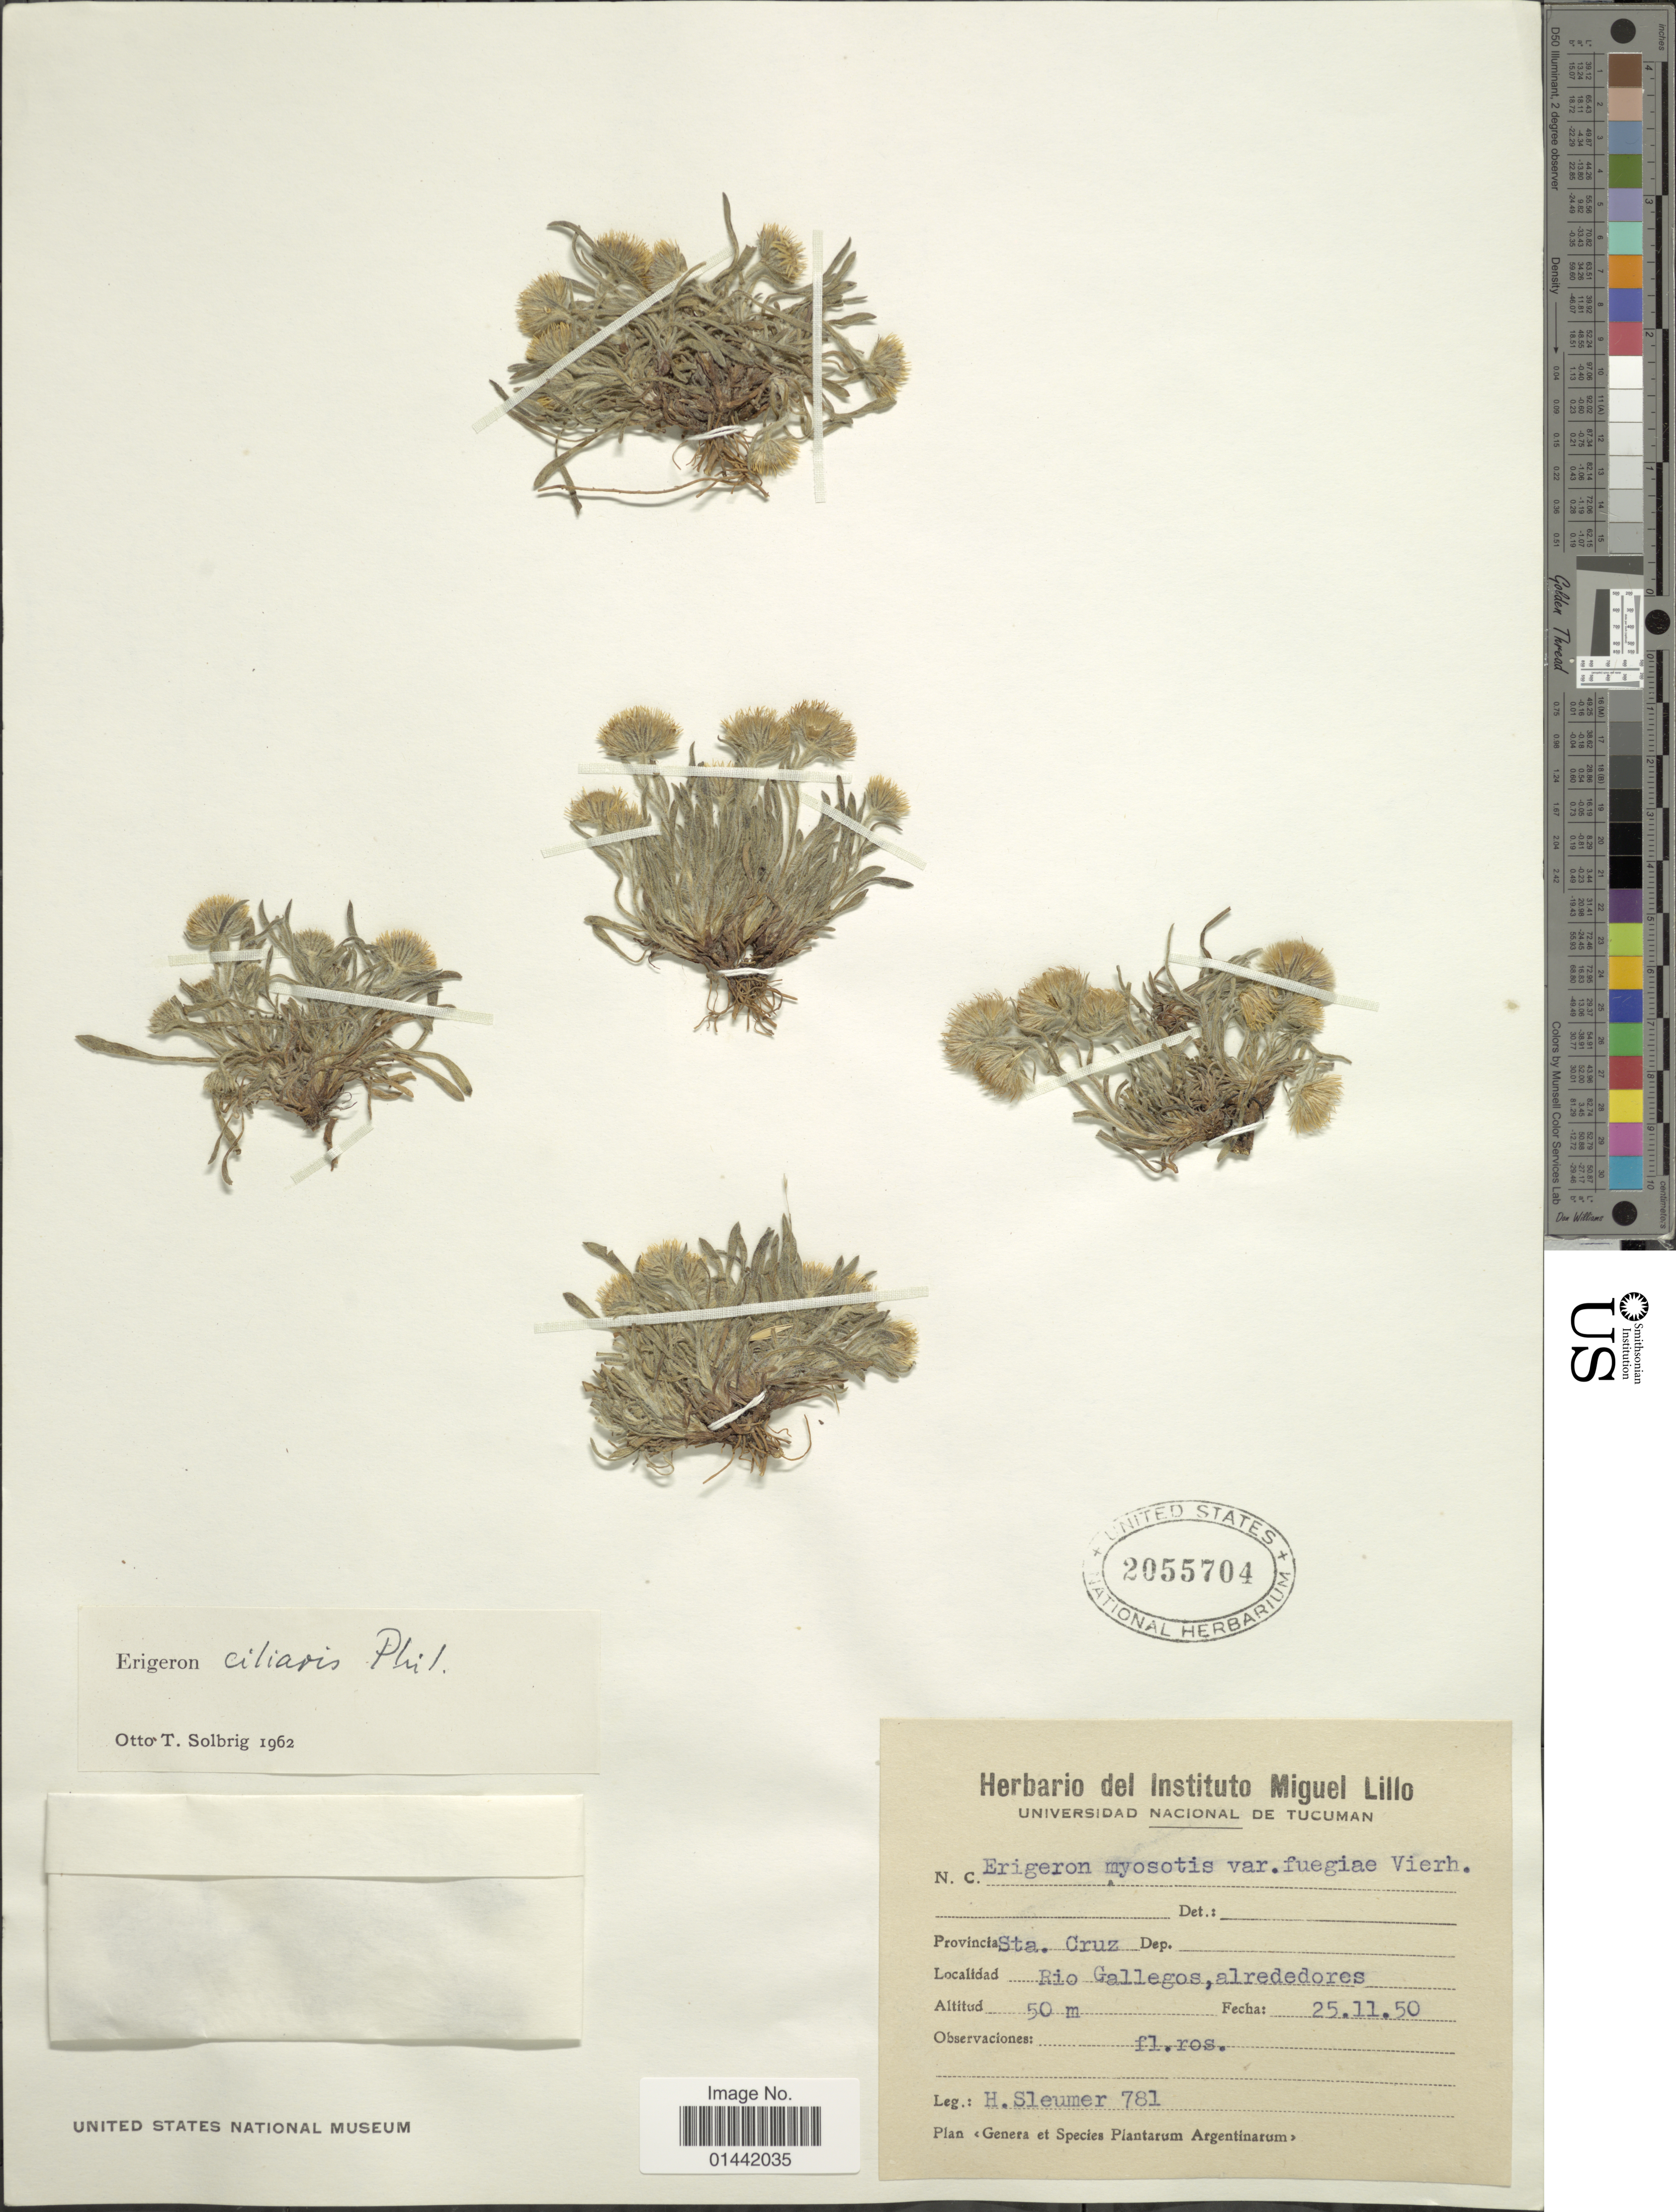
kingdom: Plantae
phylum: Tracheophyta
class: Magnoliopsida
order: Asterales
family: Asteraceae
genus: Erigeron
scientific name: Erigeron ciliaris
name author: Phil.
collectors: H. O. Sleumer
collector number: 781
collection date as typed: Transcribed d/m/y: 25/2/50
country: Argentina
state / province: Santa Cruz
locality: Rio Gallegos, alrededores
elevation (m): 50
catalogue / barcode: US 2055704